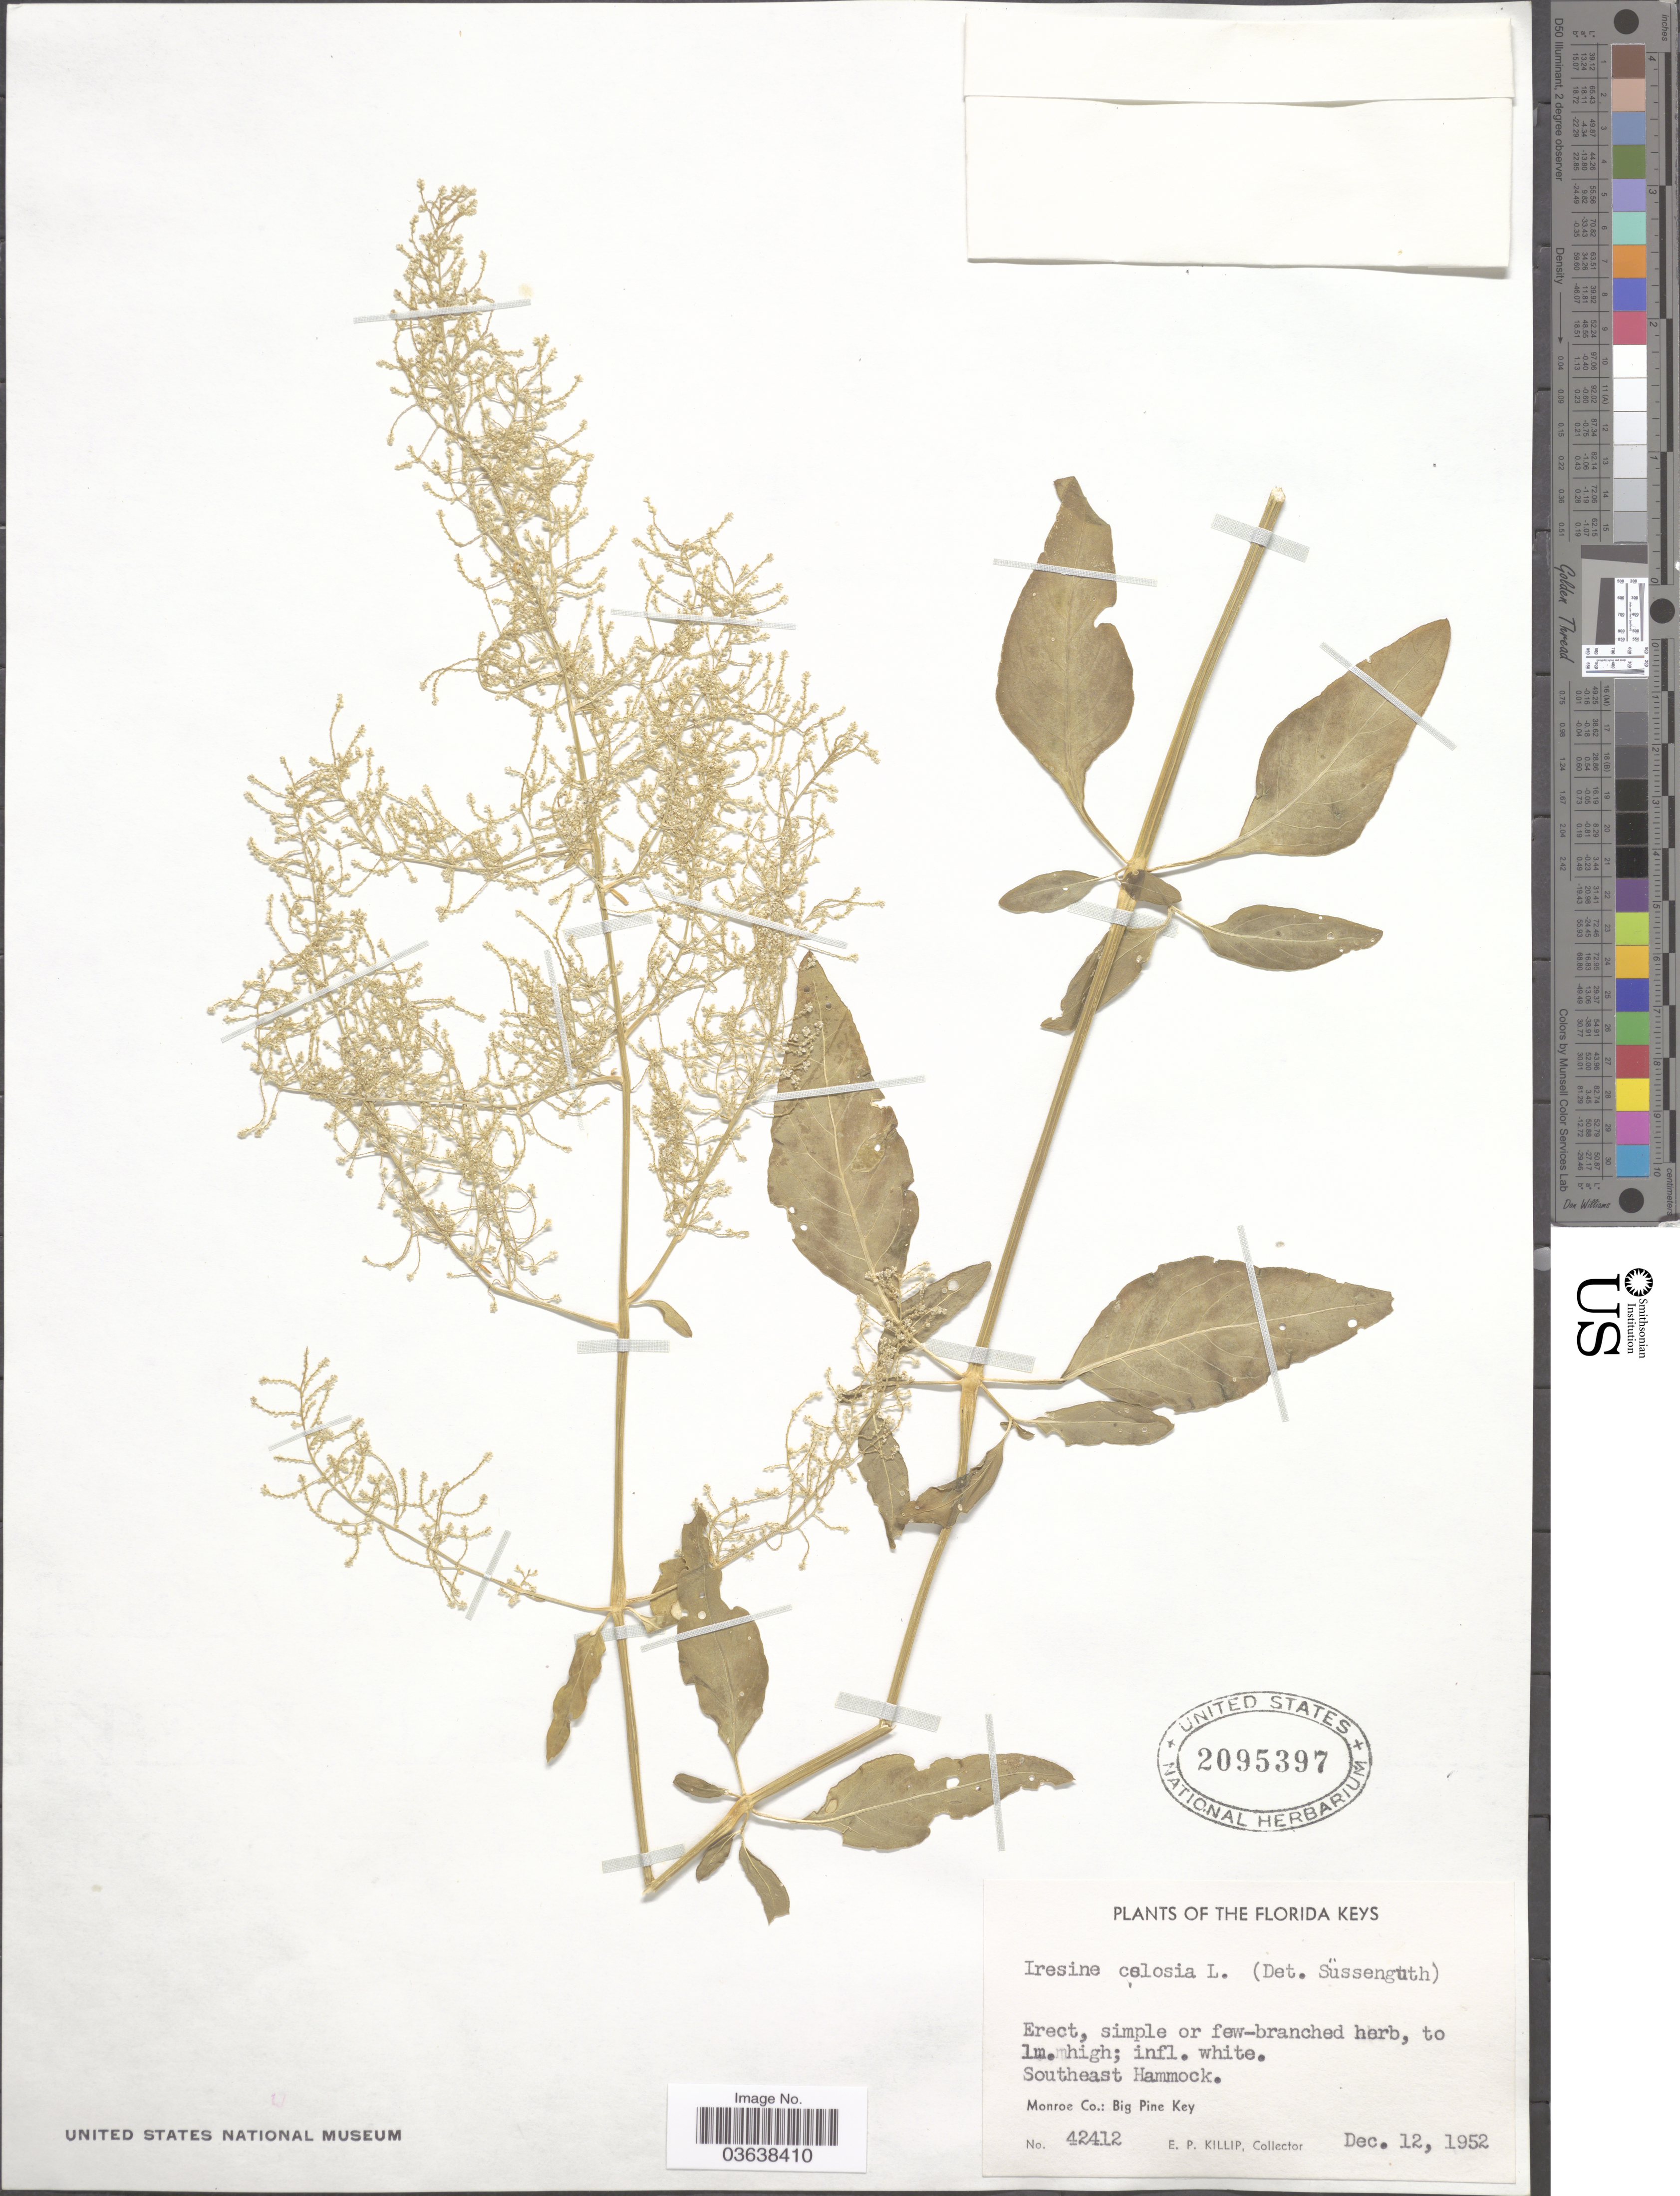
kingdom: Plantae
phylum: Tracheophyta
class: Magnoliopsida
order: Caryophyllales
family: Amaranthaceae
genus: Iresine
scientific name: Iresine celosia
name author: L.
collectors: E. P. Killip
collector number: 42412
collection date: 1952-12-12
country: United States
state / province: Florida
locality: The Florida Keys. Southeast Hammock. Monroe Co.: Big Pine Key.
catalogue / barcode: US 2095397